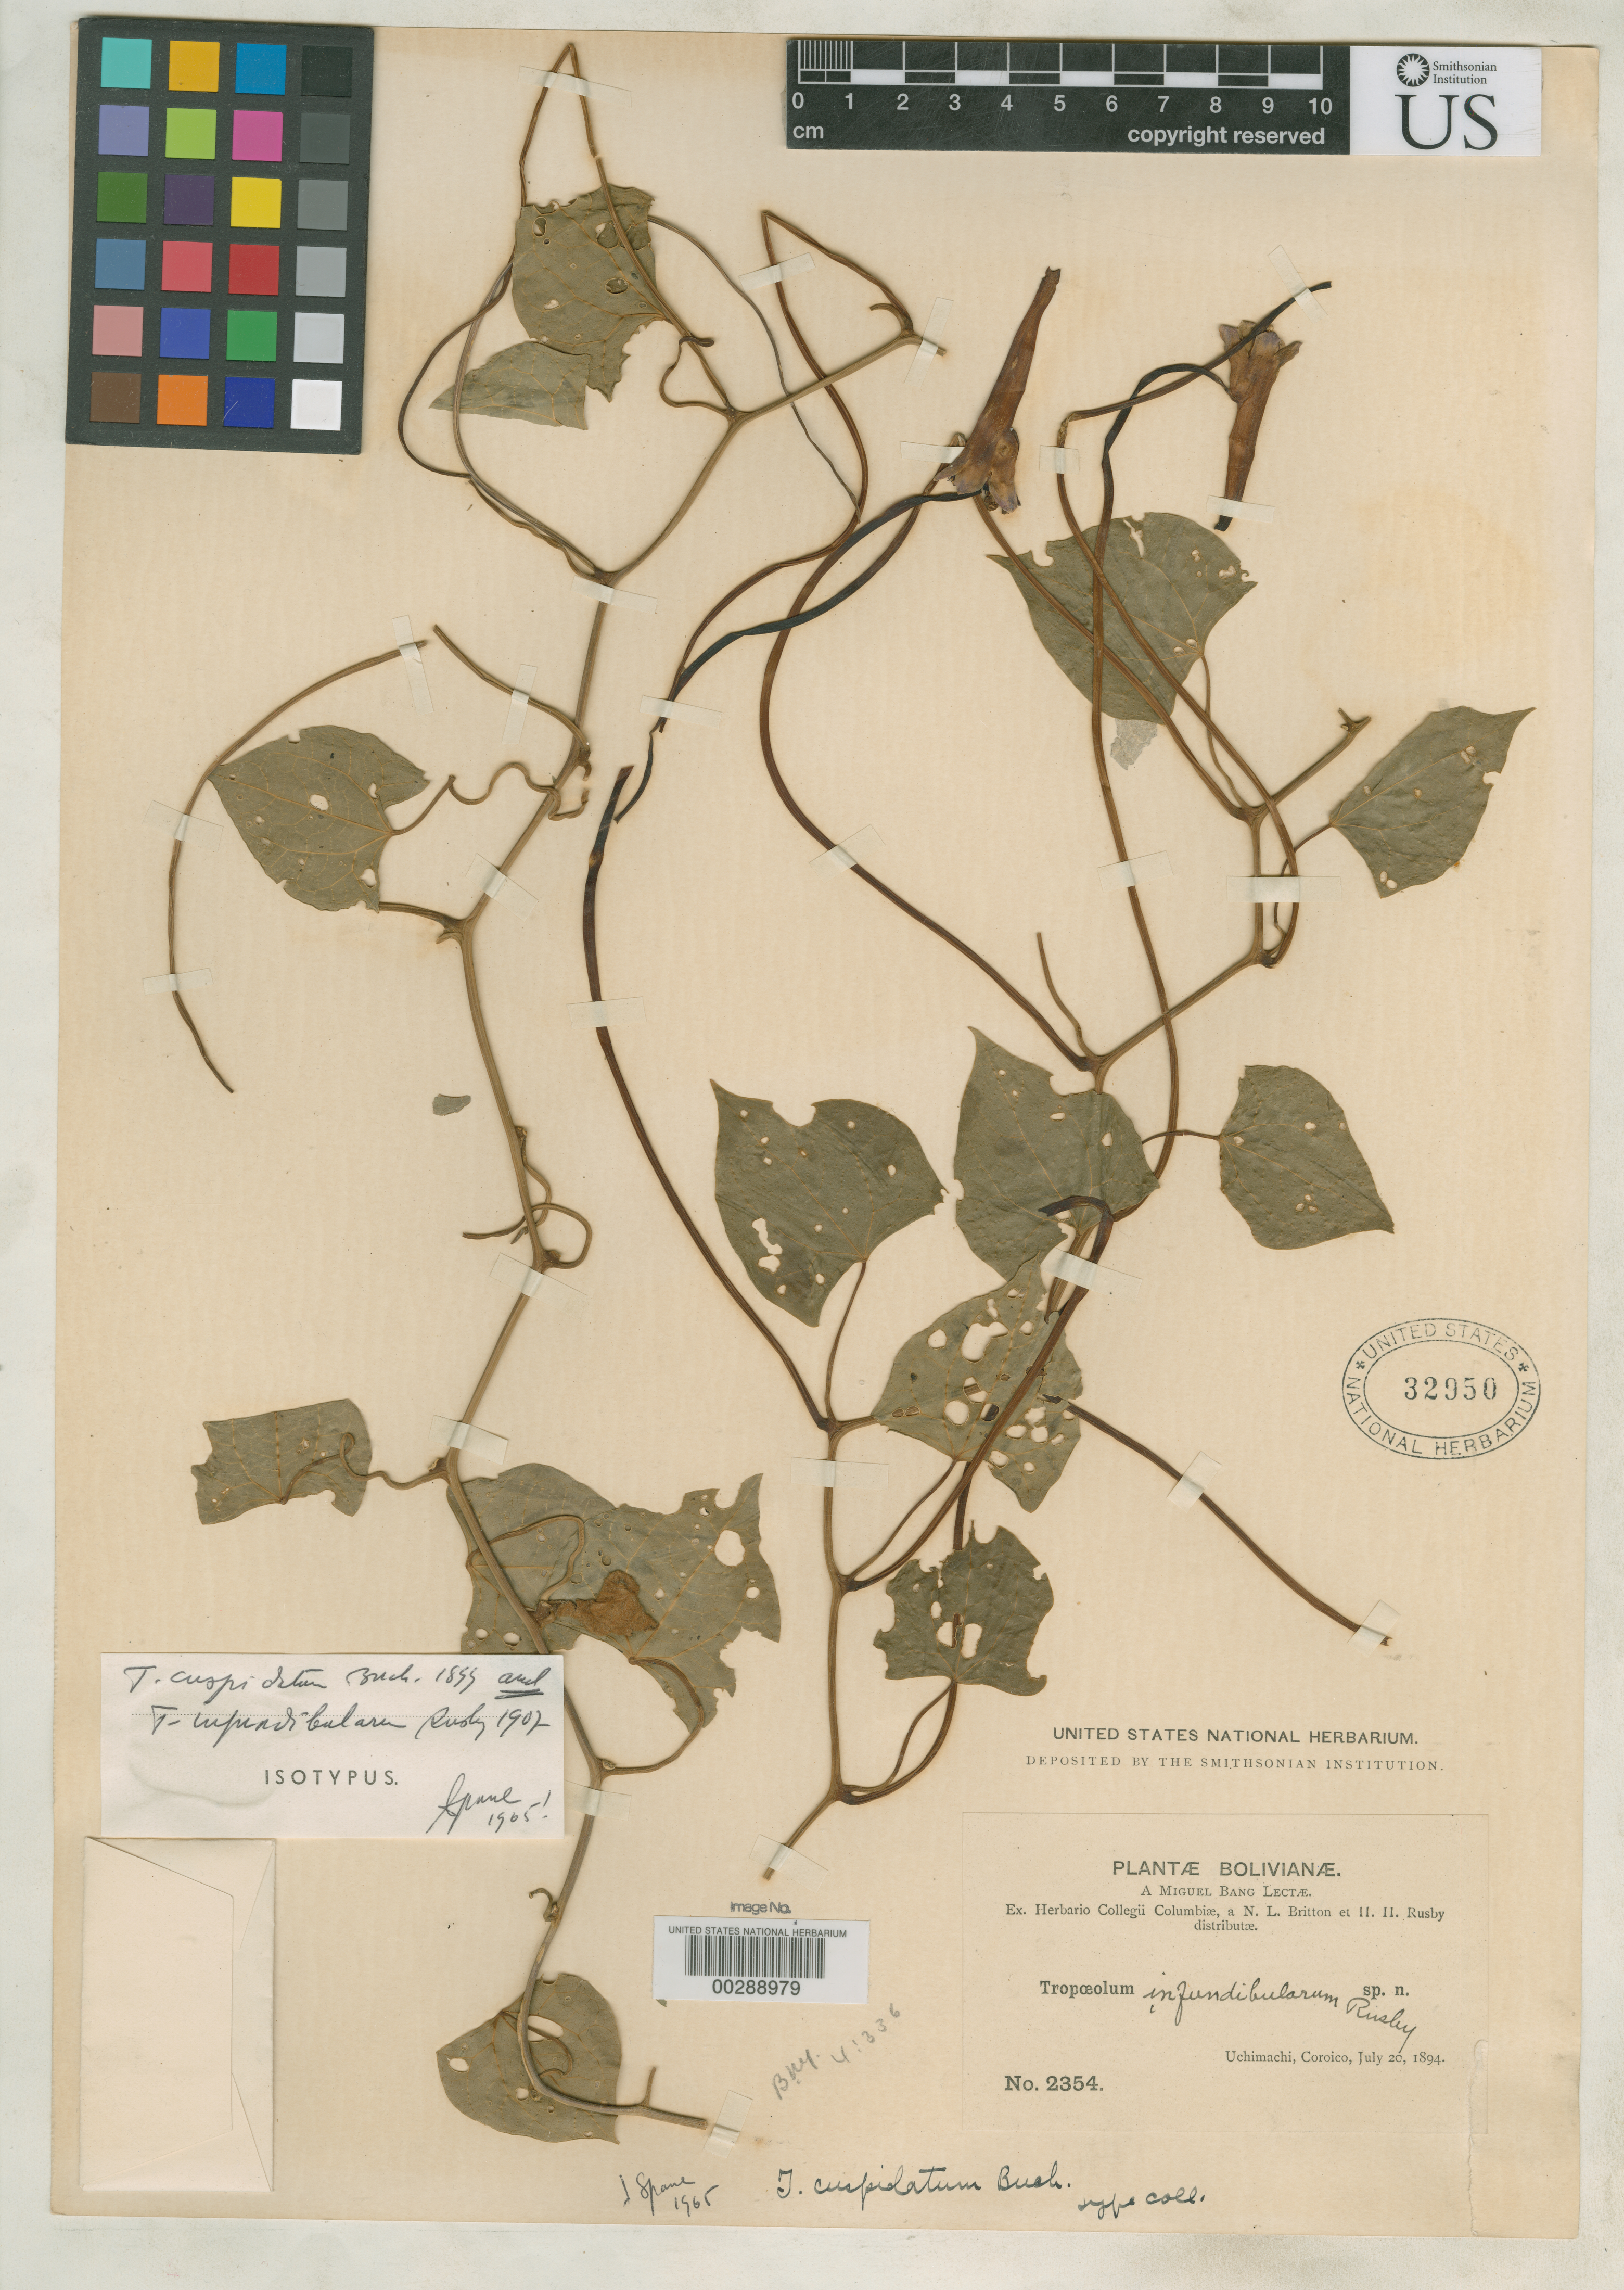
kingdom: Plantae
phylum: Tracheophyta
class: Magnoliopsida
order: Brassicales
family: Tropaeolaceae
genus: Tropaeolum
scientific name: Tropaeolum cuspidatum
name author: Buchenau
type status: Isotype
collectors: M. Bang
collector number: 2354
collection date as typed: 20 Jul 1894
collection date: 1894-07-20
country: Bolivia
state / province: La Paz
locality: Uchimachi, Coroico.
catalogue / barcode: US 32950